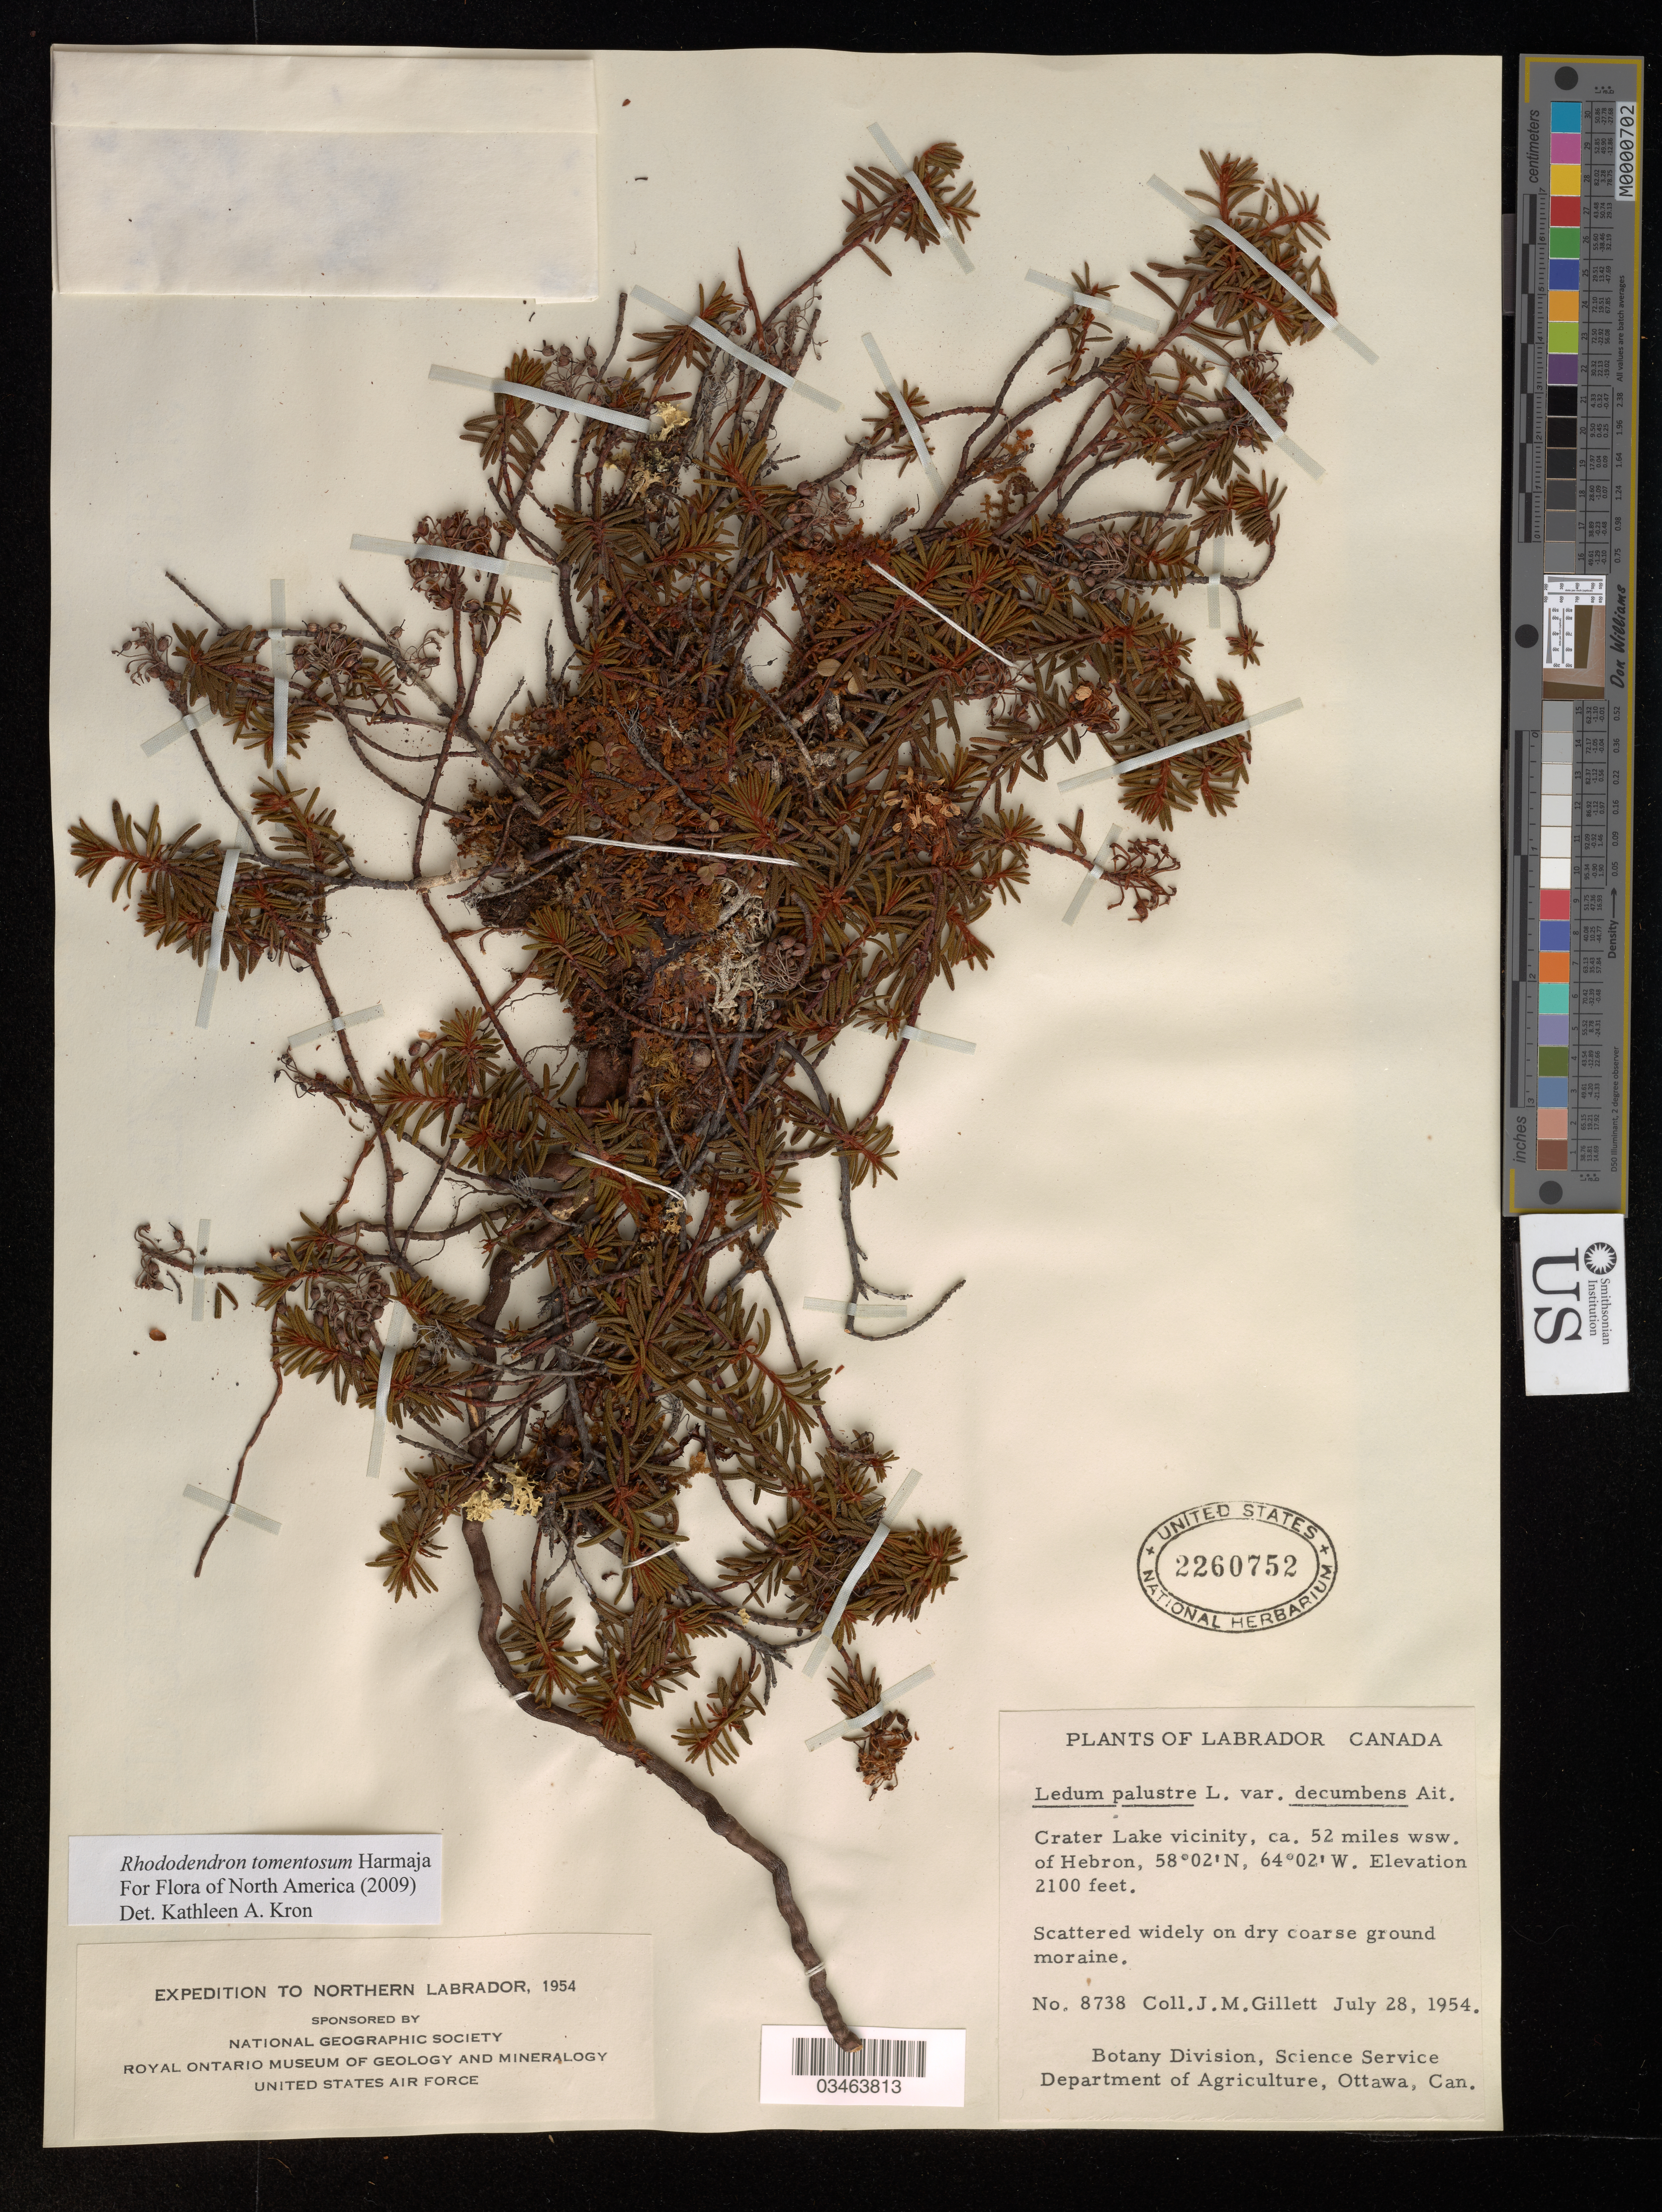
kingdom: Plantae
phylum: Tracheophyta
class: Magnoliopsida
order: Ericales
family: Ericaceae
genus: Rhododendron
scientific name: Rhododendron tomentosum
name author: Harmaja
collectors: J. Gillett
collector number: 8738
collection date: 1954-07-28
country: Canada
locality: Northern Labrador. Crater Lake vicinity, ca. 52 miles wsw. of Hebron.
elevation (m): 640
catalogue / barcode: US 2260752